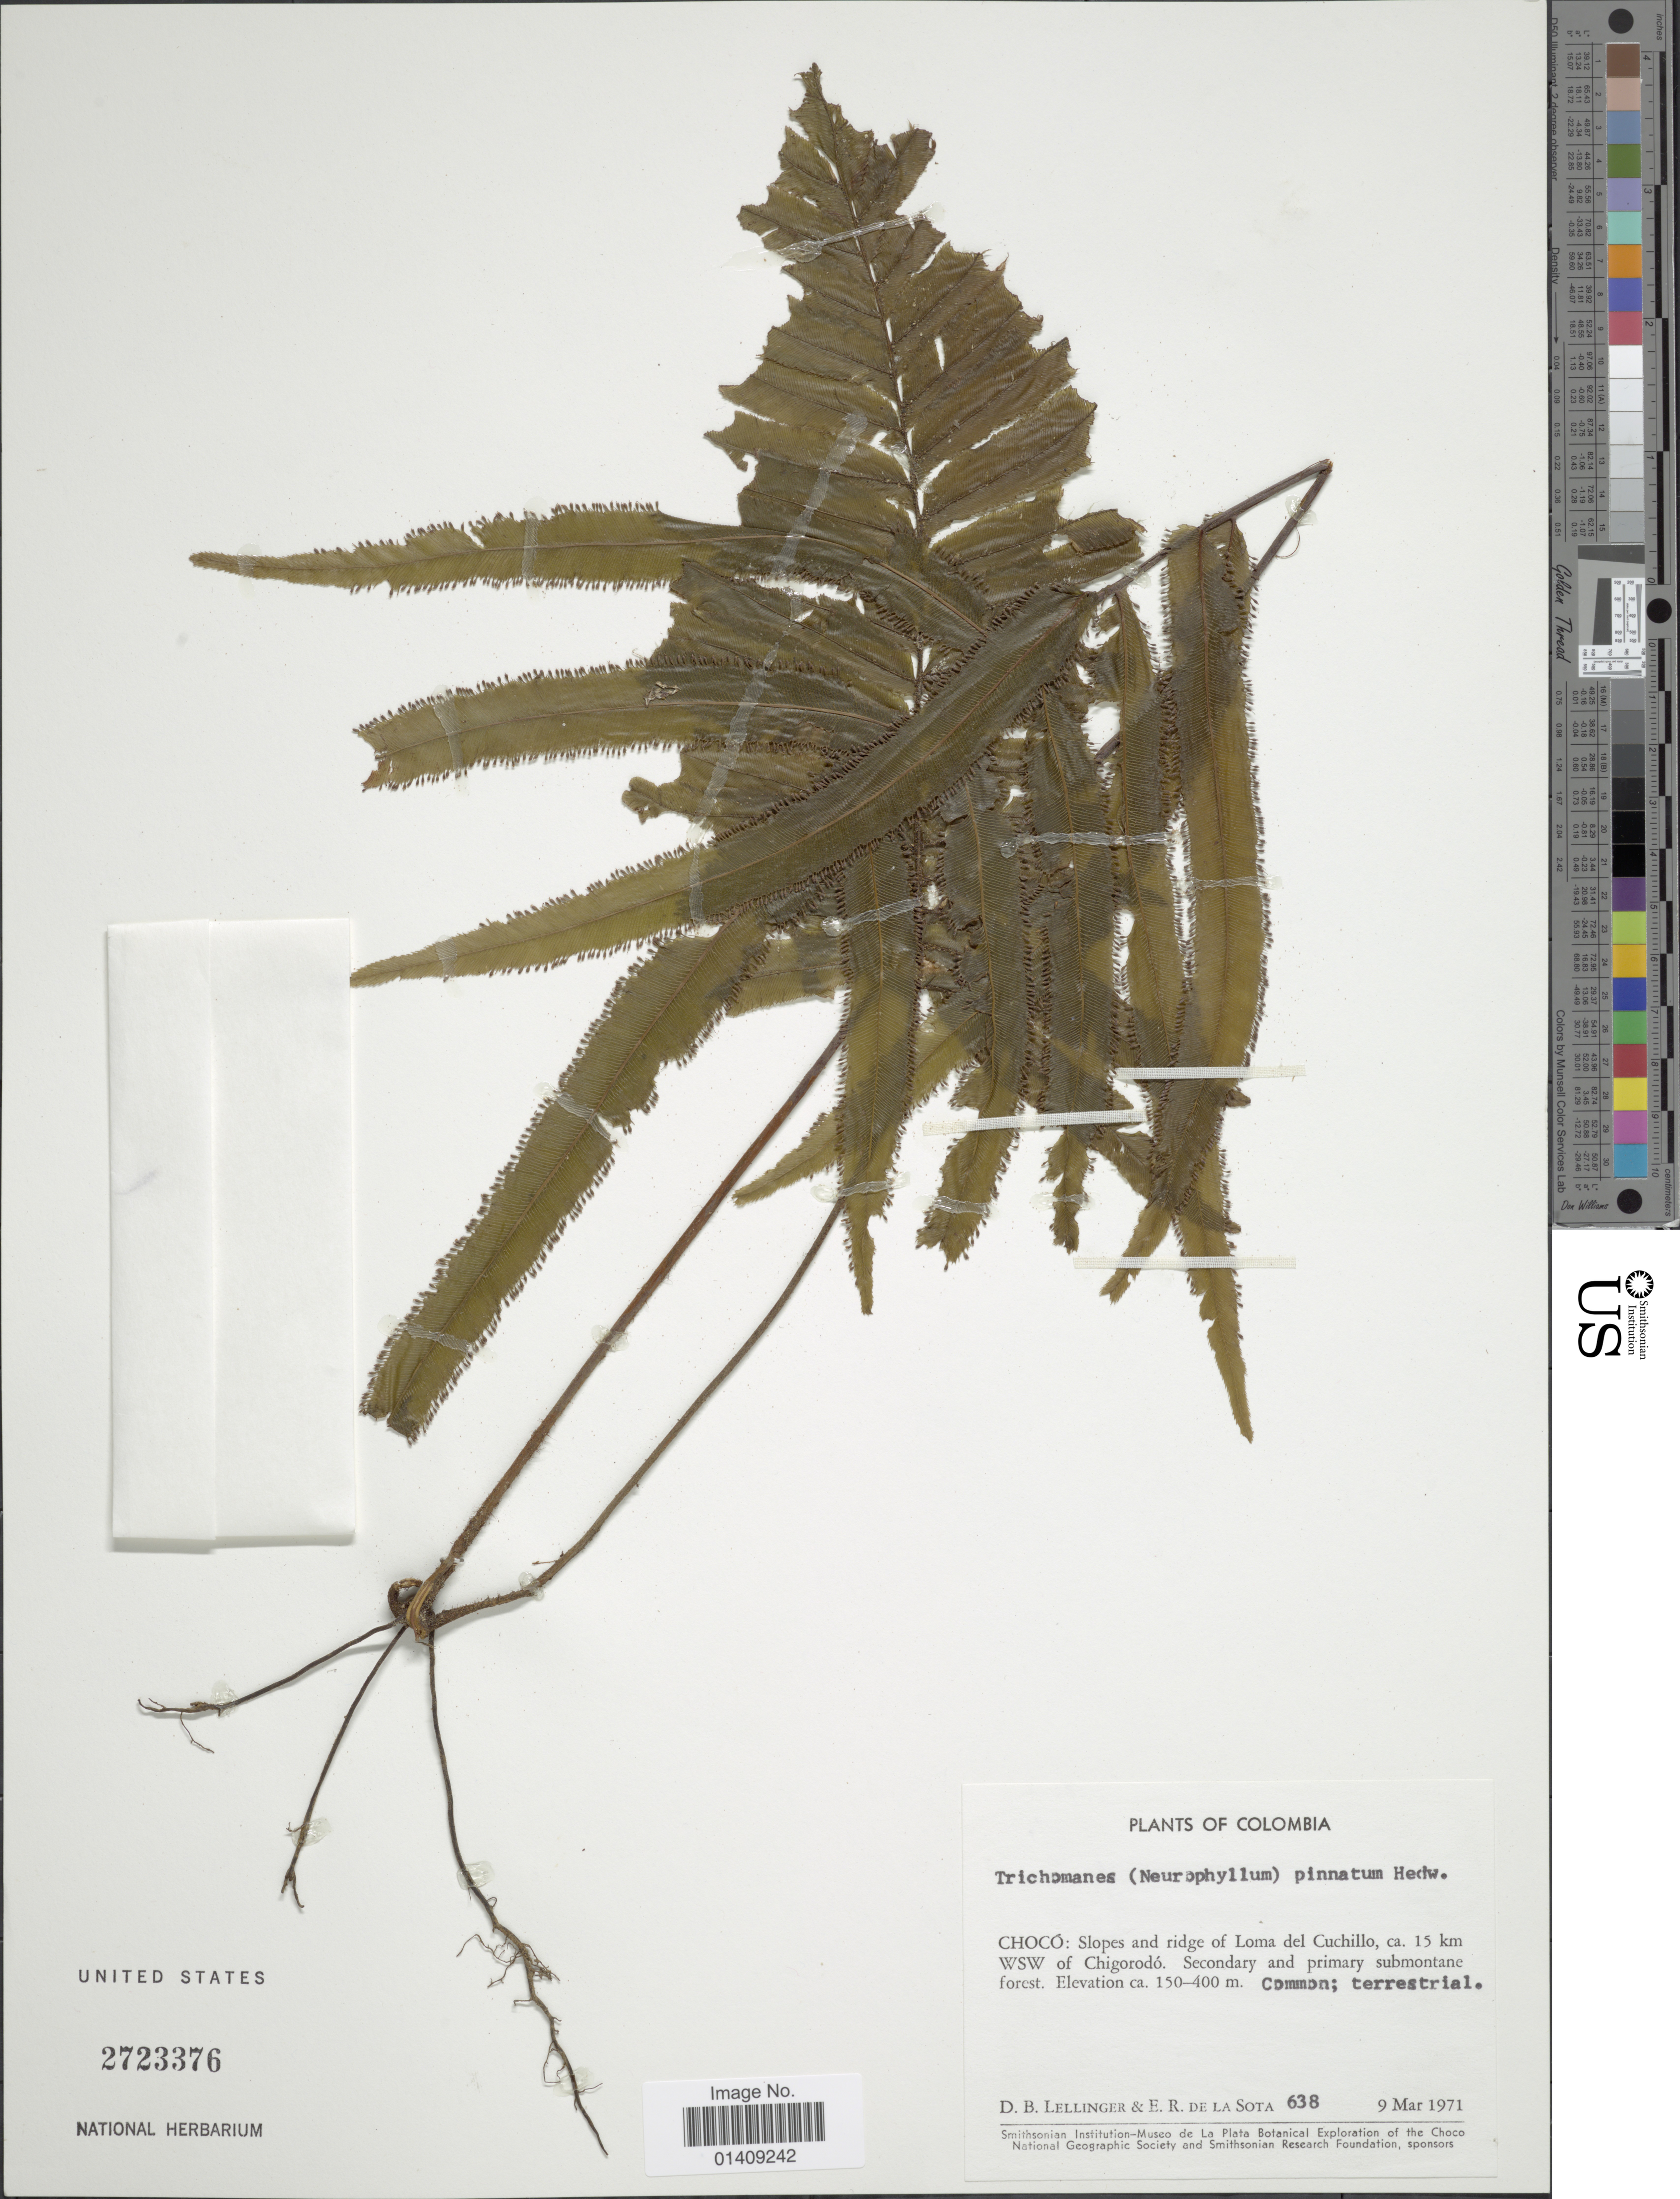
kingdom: Plantae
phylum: Tracheophyta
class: Polypodiopsida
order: Hymenophyllales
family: Hymenophyllaceae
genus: Trichomanes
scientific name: Trichomanes pinnatum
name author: Hedw.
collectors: D. B. Lellinger & E. R. de la Sota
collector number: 638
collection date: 1971-03-09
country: Colombia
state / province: Chocó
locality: Choco: slopes and ridge of Loma del Cuchillo ca. 15 km WSW of Chigorodo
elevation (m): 150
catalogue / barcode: US 2723376